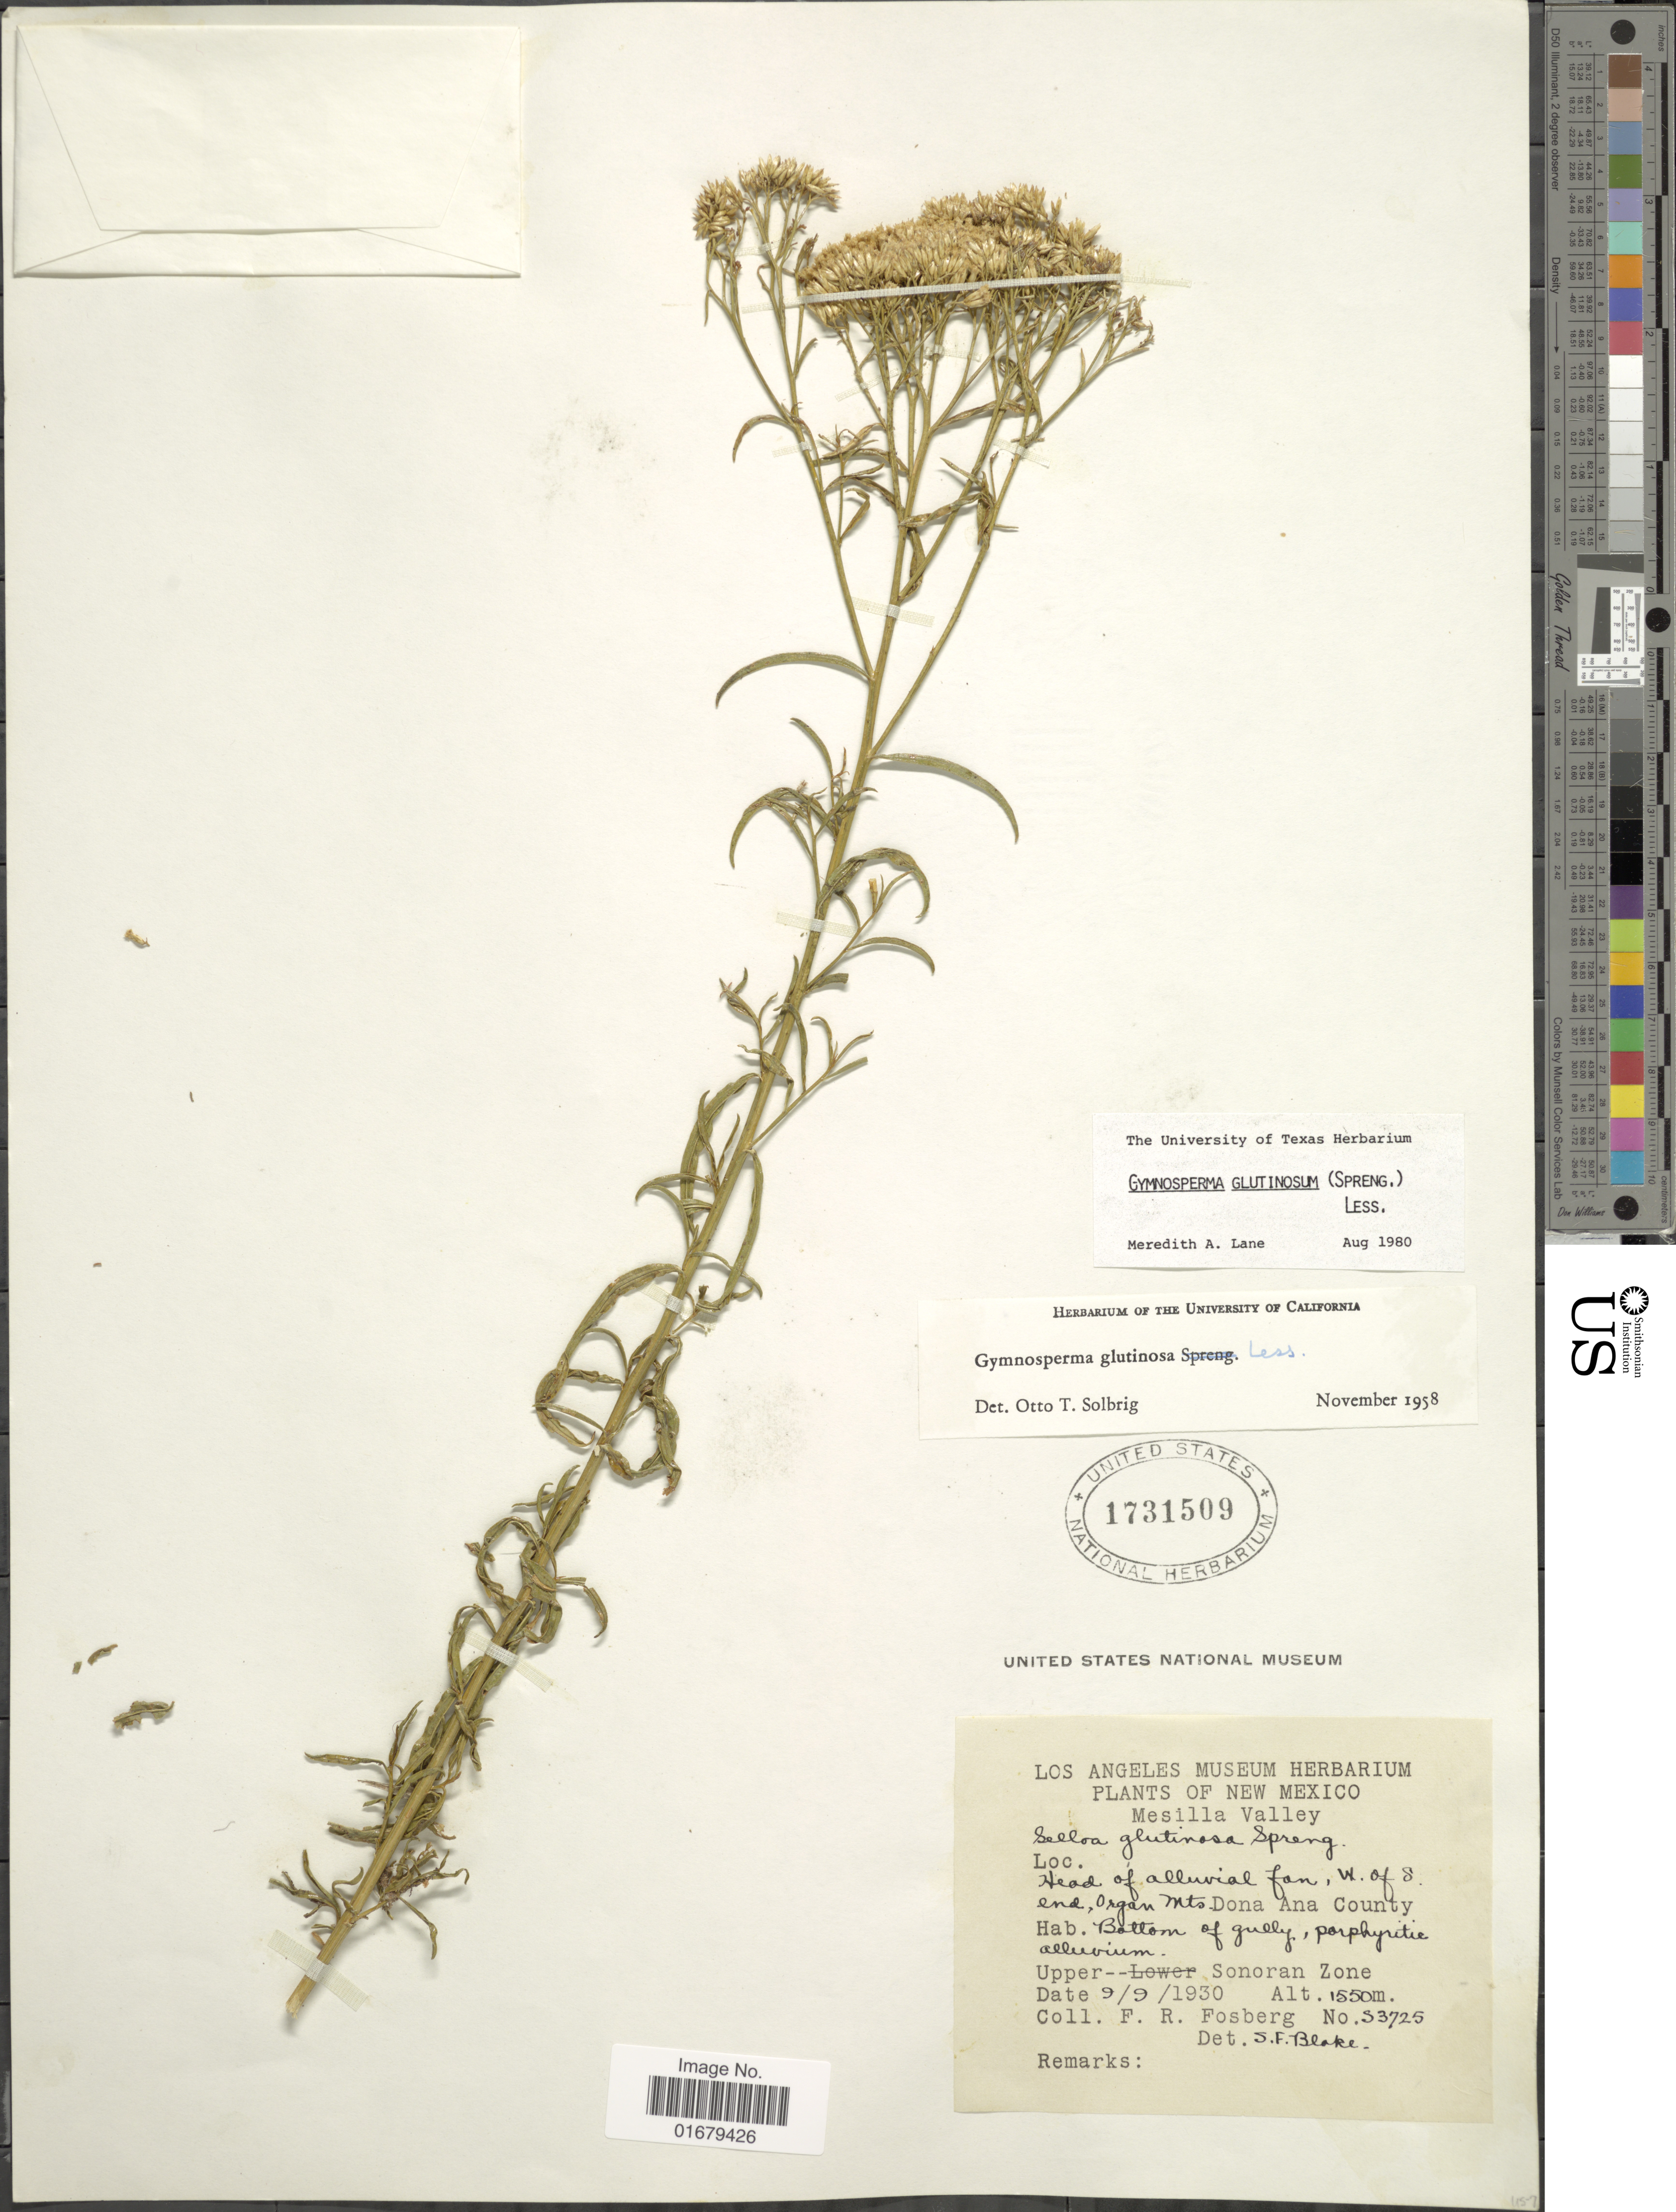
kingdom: Plantae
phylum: Tracheophyta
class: Magnoliopsida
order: Asterales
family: Asteraceae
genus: Gymnosperma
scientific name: Gymnosperma glutinosum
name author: (Spreng.) Less.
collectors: F. R. Fosberg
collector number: S 3725*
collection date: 1930-09-09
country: United States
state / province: New Mexico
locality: Mesilla Valley, Head of Alluvial Fan, W of S end, Organ Mts, Dona Ana County.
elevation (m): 1550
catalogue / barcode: US 1731509